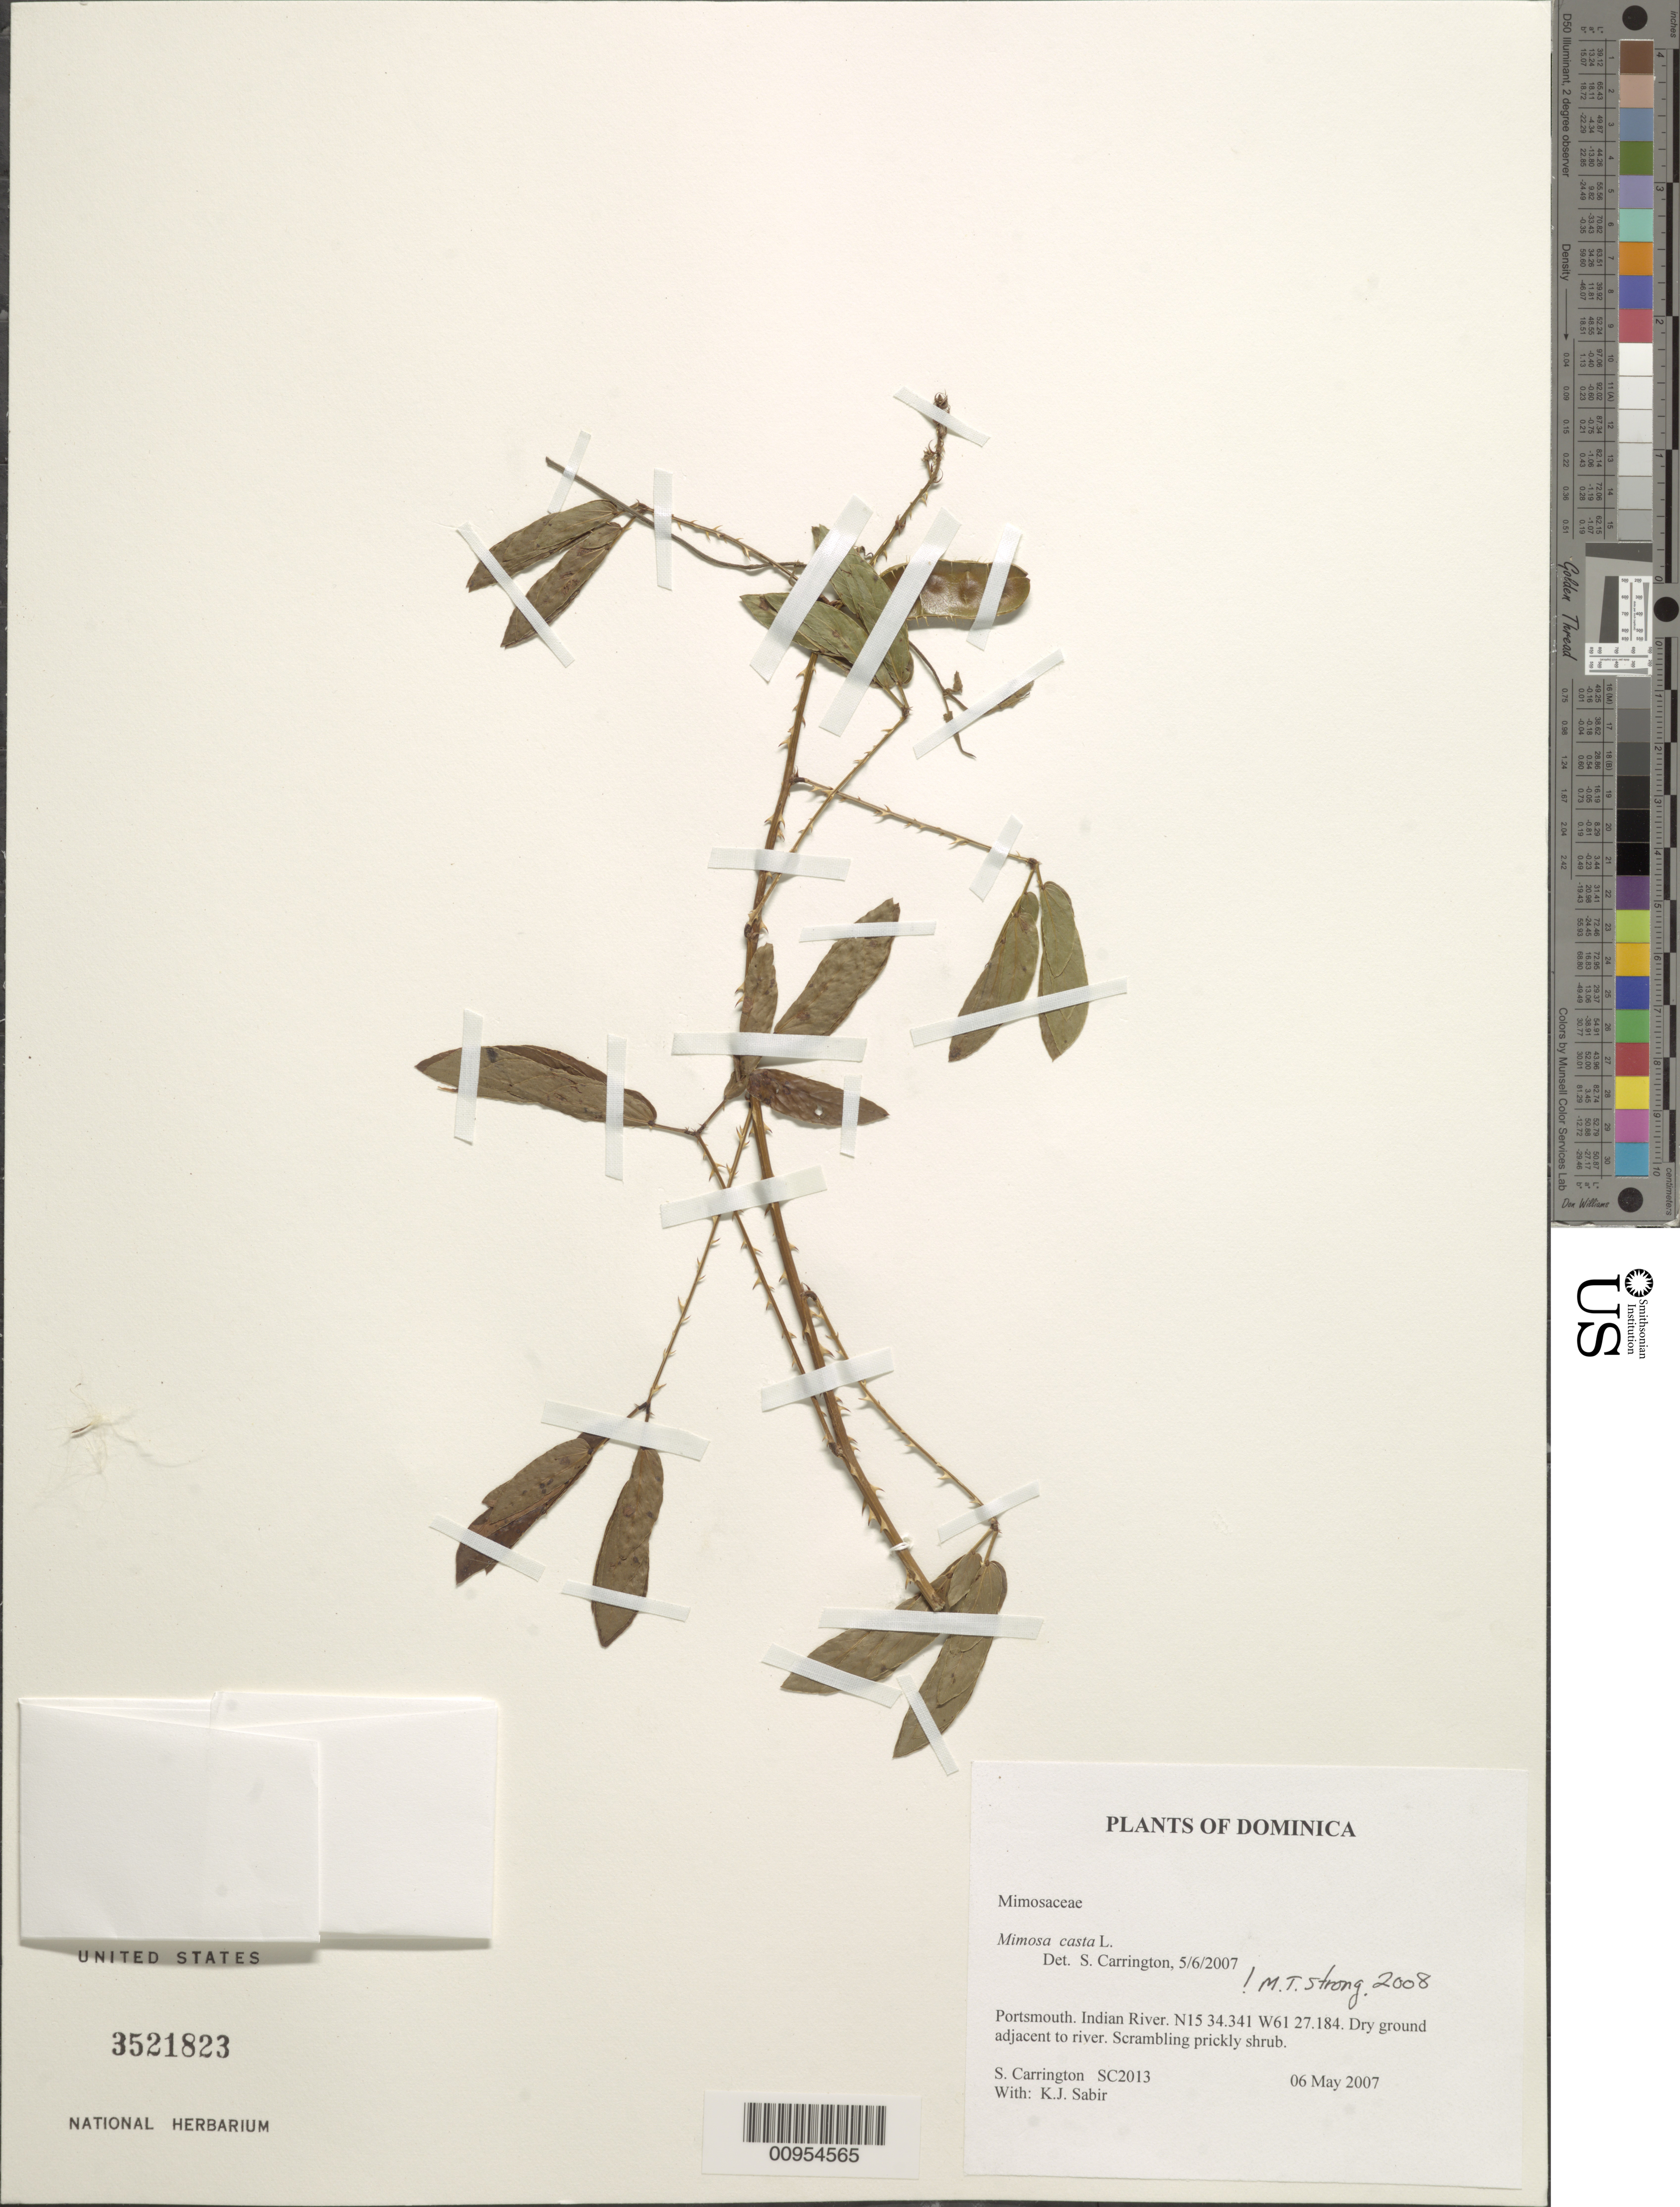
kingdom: Plantae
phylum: Tracheophyta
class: Magnoliopsida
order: Fabales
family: Fabaceae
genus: Mimosa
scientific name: Mimosa casta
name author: L.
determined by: Strong, M. T., (US), Smithsonian Institution - National Museum of Natural History (UNITED STATES)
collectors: C. M. S. Carrington & K. Sabir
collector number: SC 2013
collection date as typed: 06 May 2007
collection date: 2007-05-06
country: Dominica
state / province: St. John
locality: Indian River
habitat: Dry ground adjacent to river.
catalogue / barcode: US 3521823